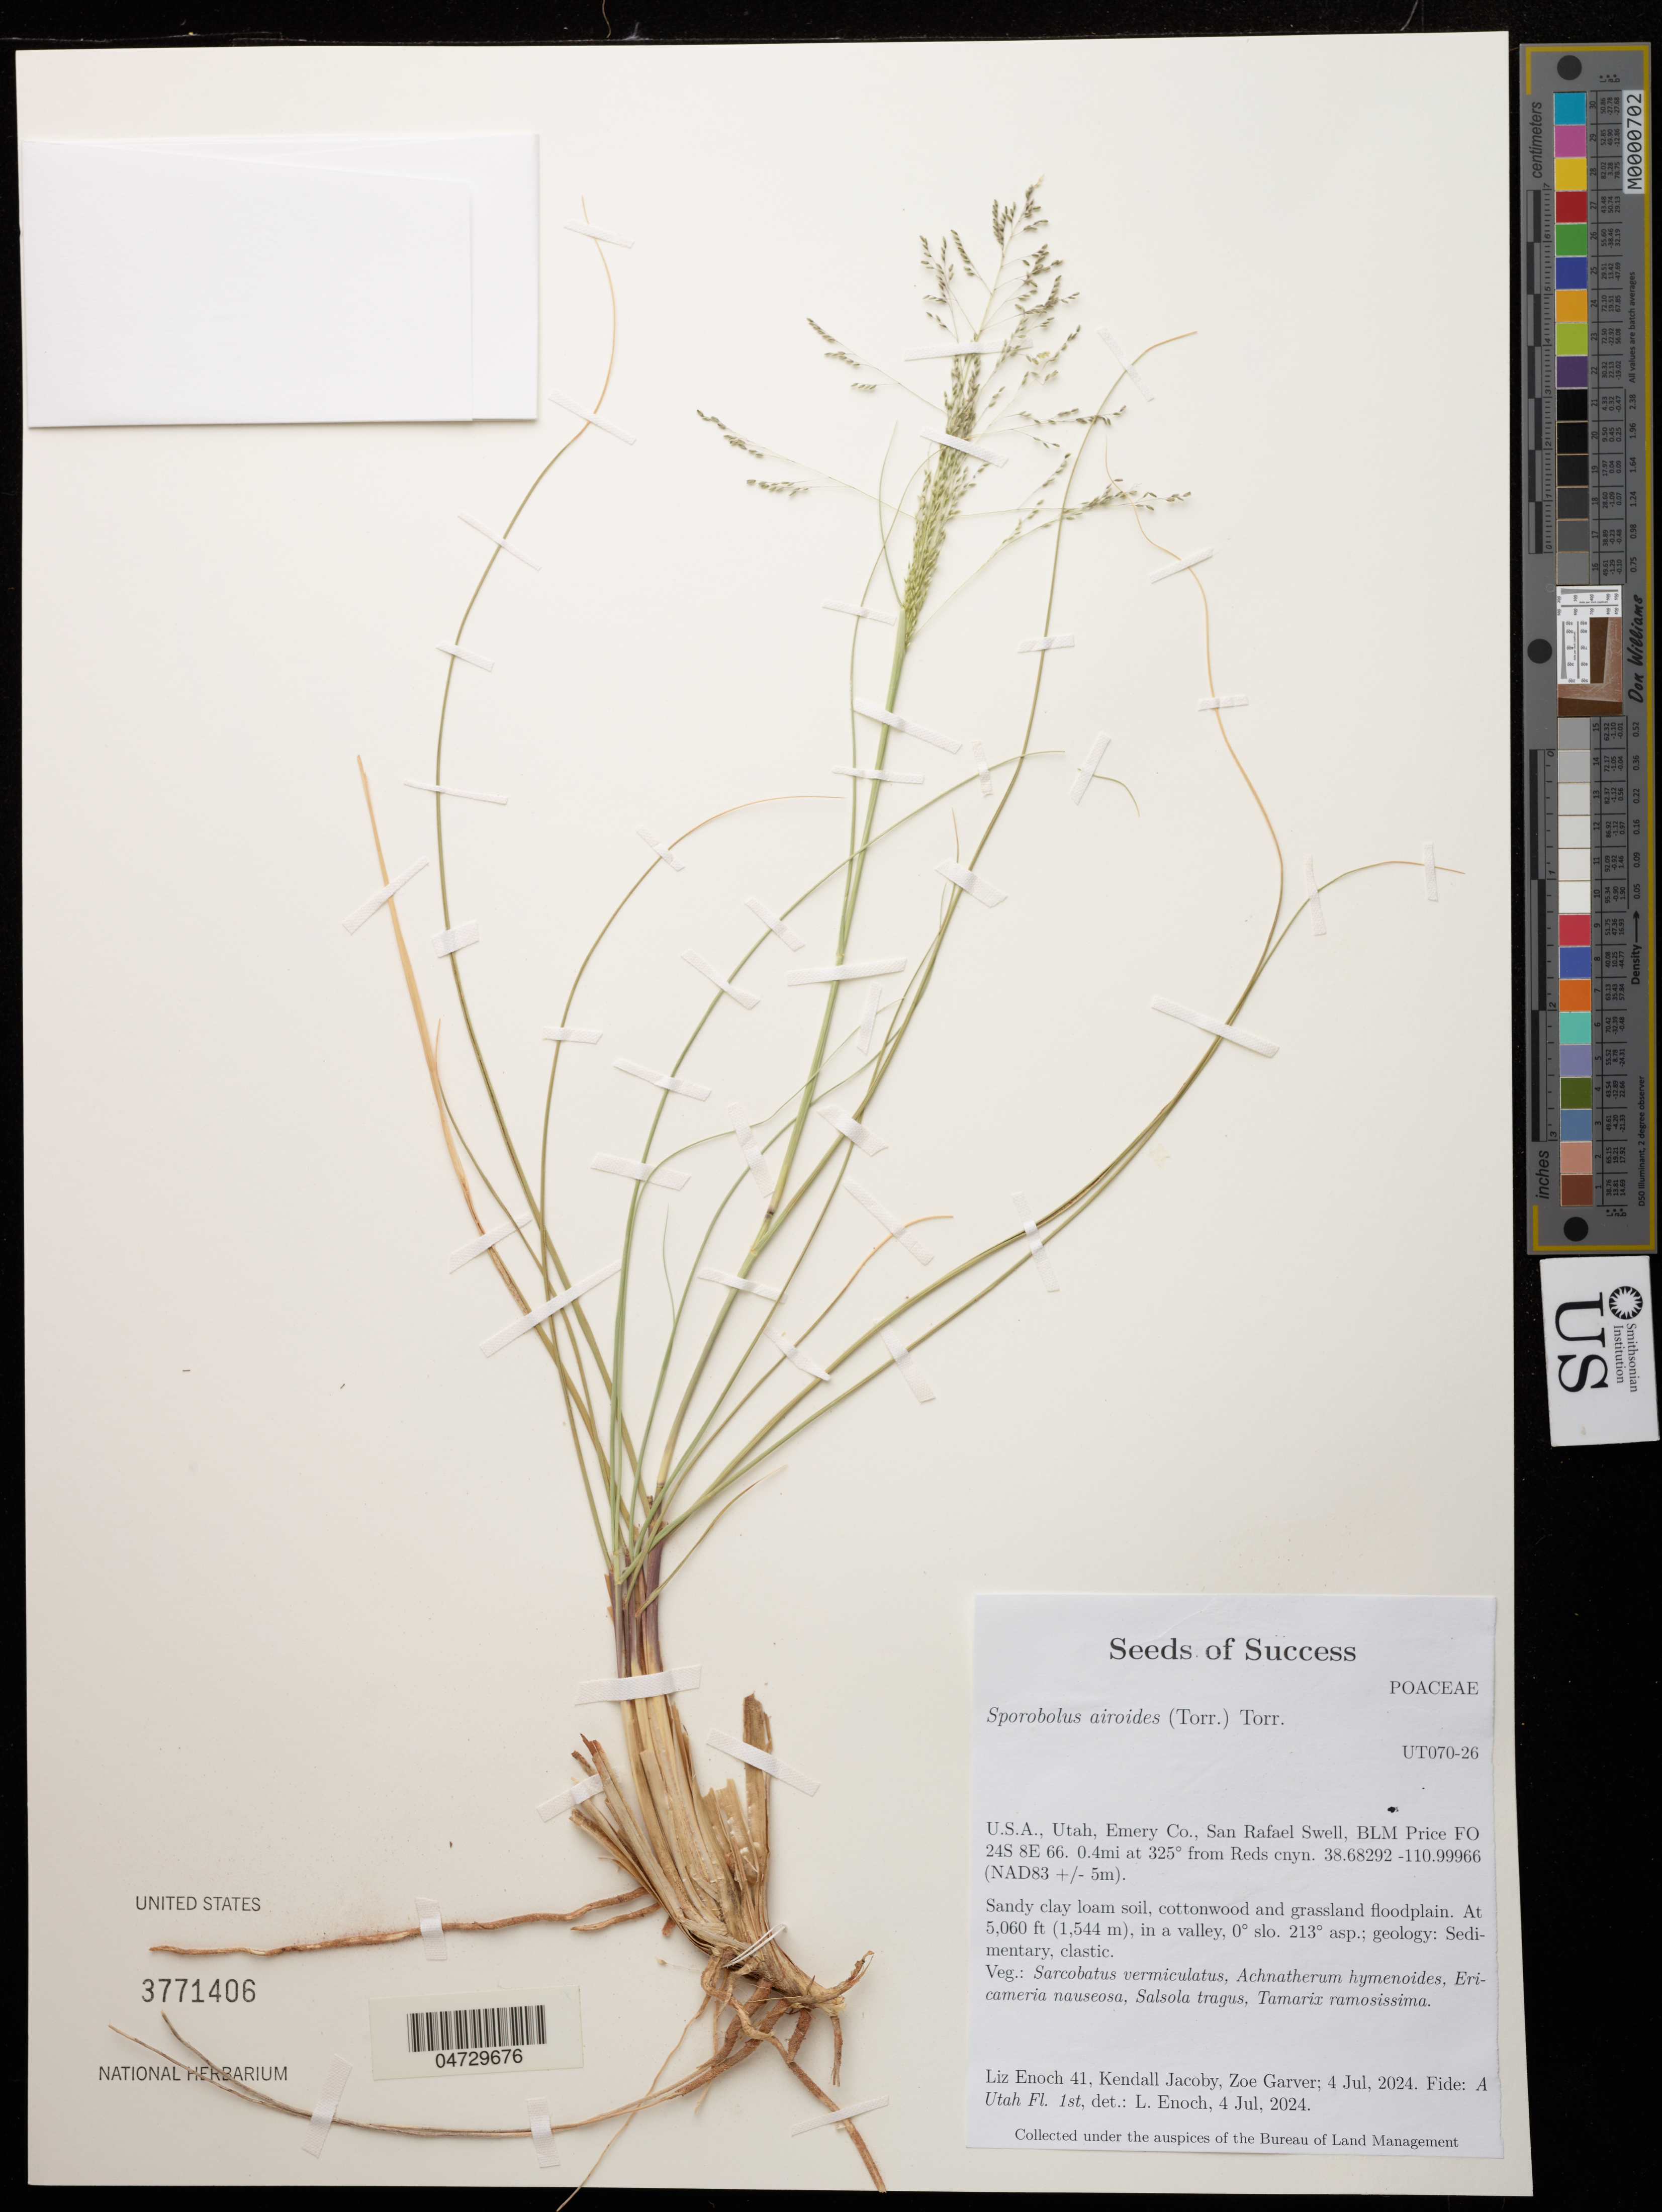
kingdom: Plantae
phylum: Tracheophyta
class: Liliopsida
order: Poales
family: Poaceae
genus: Sporobolus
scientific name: Sporobolus airoides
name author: (Torr.) Torr.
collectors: L. Enoch, K. Jacoby & Z. Garver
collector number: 41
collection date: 2024-07-04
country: United States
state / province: Utah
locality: Emery Co., San Rafael Swell, BLM Price FO 24S 8E 66. 0.4mi at 325º from Reds.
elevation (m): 1542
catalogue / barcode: US 3771406